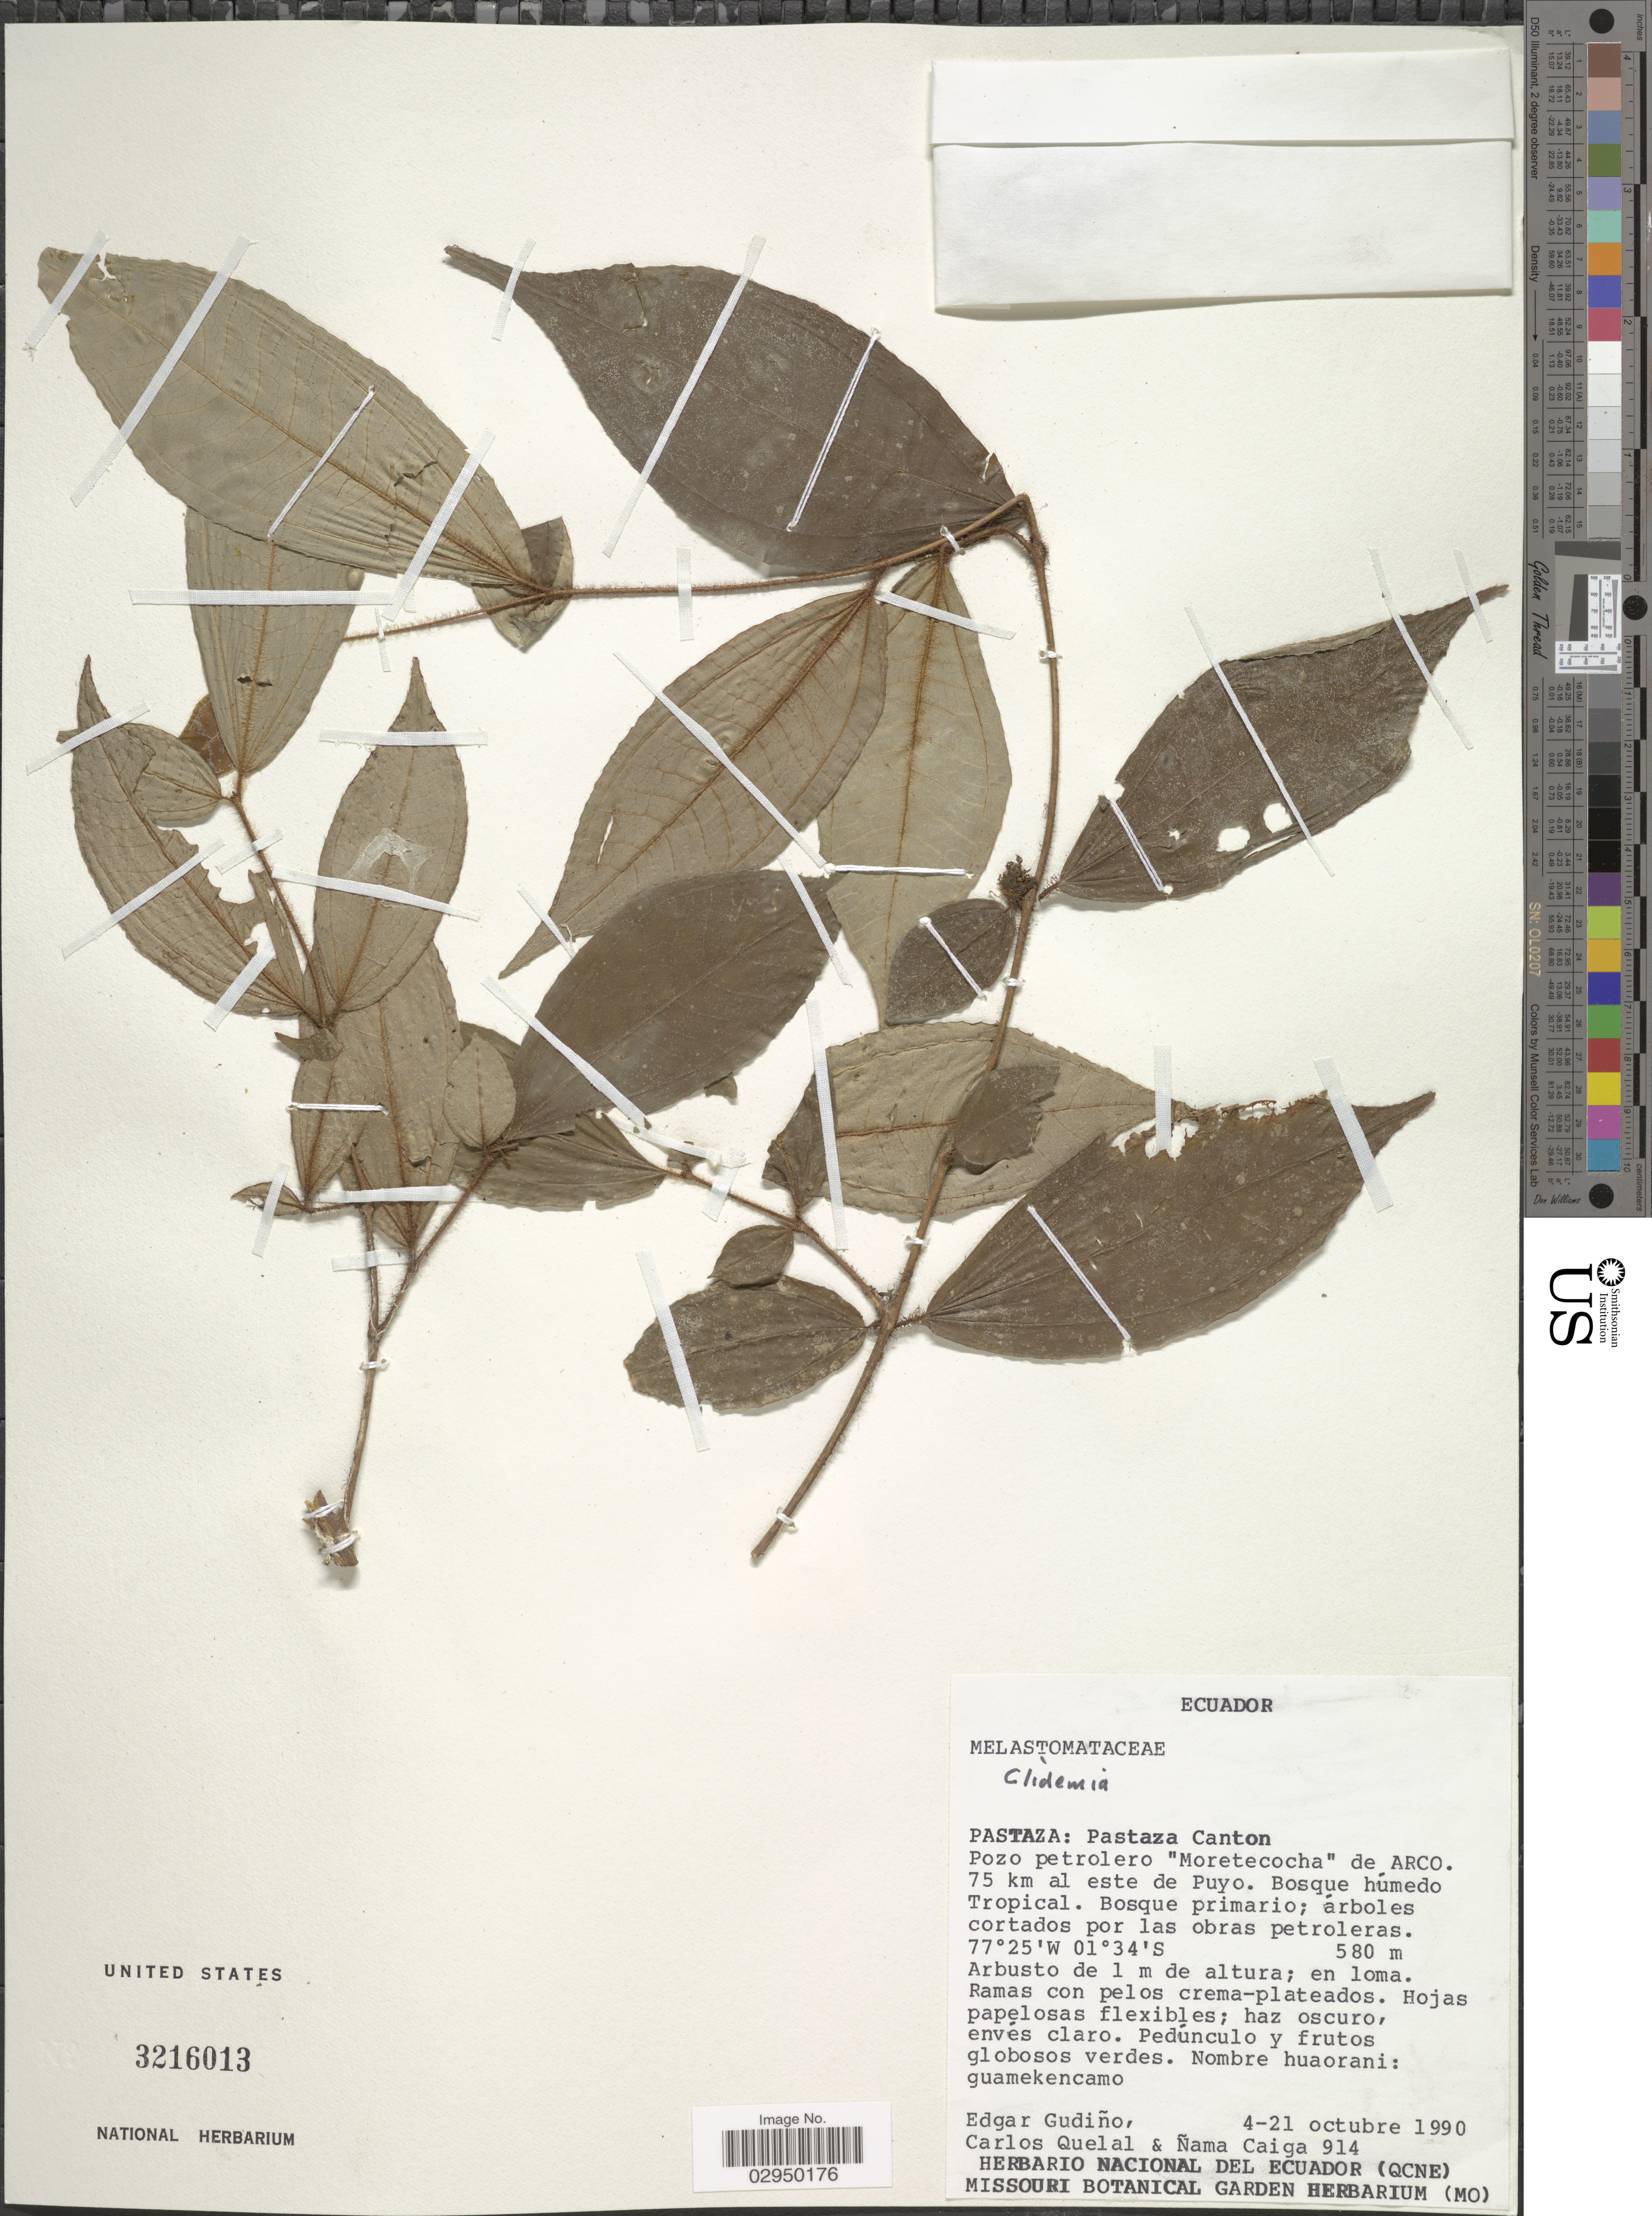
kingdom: Plantae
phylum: Tracheophyta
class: Magnoliopsida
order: Myrtales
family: Melastomataceae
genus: Clidemia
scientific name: Clidemia sp.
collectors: E. Gudiño, C. Quelal & Ñ. Caiga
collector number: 914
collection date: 1990-10-04/1990-10-21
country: Ecuador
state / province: Pastaza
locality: Pastaza Canton. Pozo petrolero "Moretecocha" de Arco. 75 km al este de Puyo.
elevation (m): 580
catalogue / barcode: US 3216013